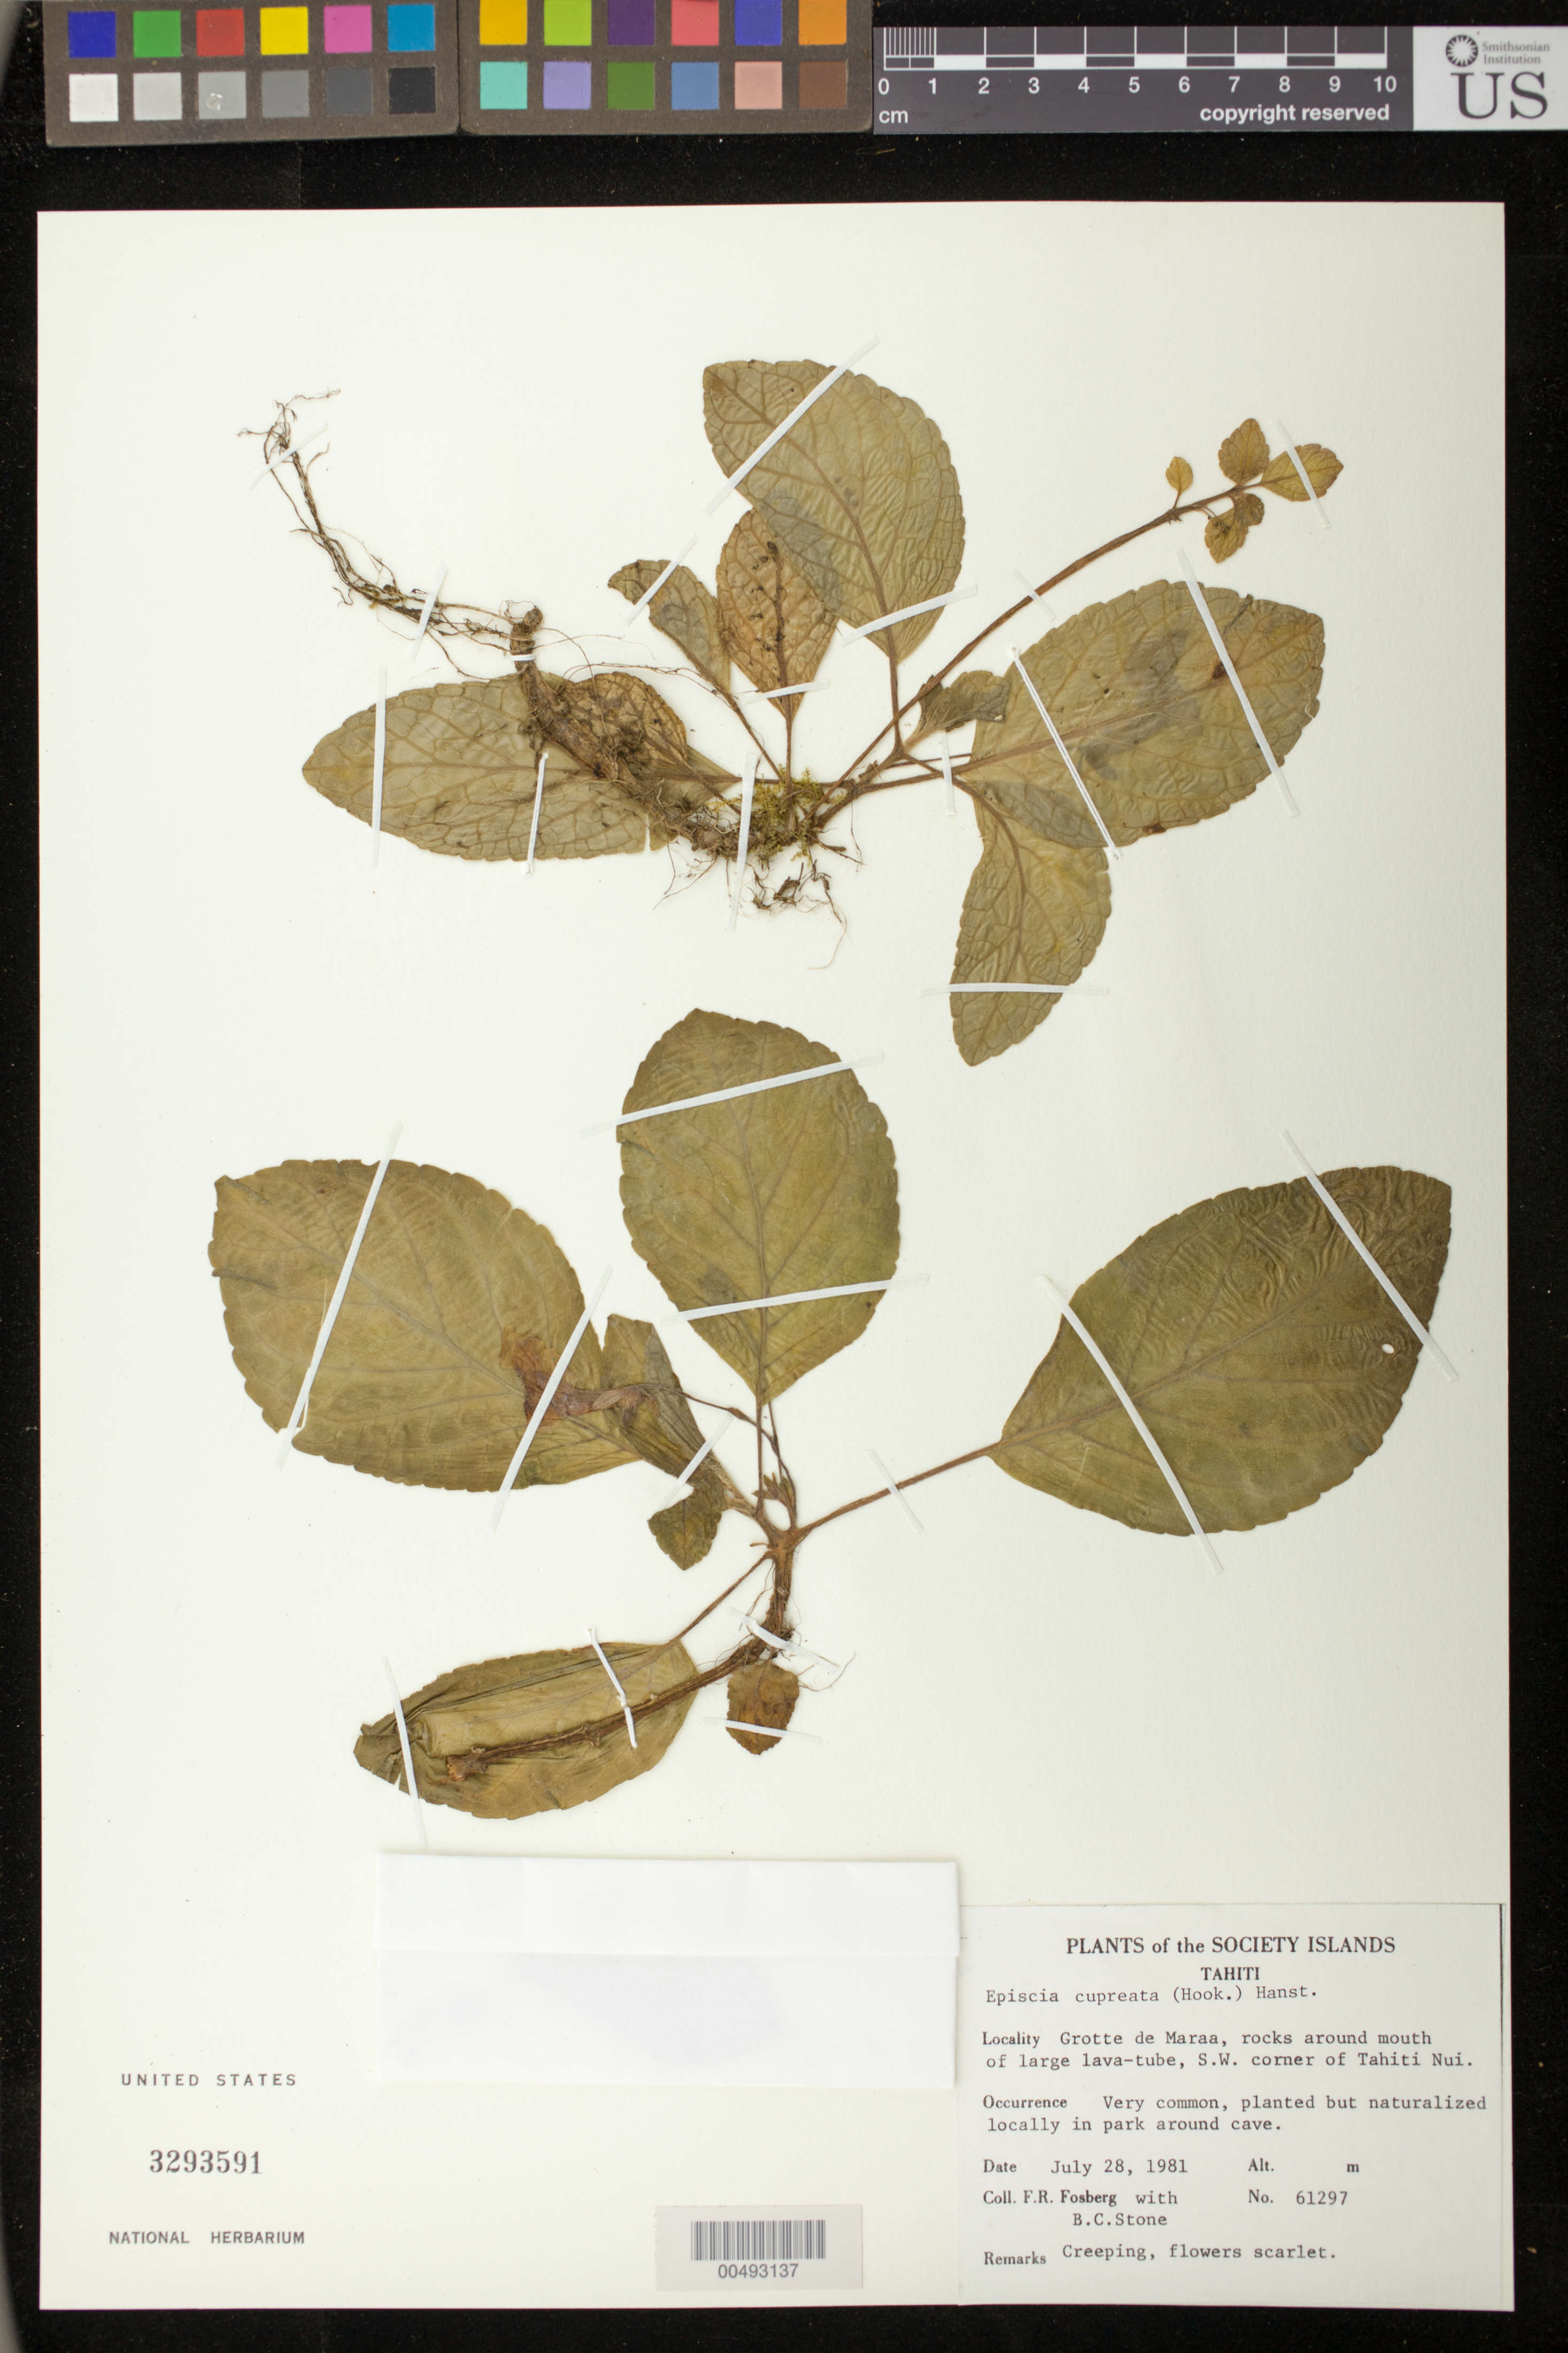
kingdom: Plantae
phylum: Tracheophyta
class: Magnoliopsida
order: Lamiales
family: Gesneriaceae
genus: Episcia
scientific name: Episcia cupreata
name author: (Hook.) Hanst.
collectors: F. R. Fosberg & B. C. Stone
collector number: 61297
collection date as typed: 28 Jul 1981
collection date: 1981-07-28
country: French Polynesia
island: Tahiti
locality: Grotte de maraa, sw of tahiti nui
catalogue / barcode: US 3293591